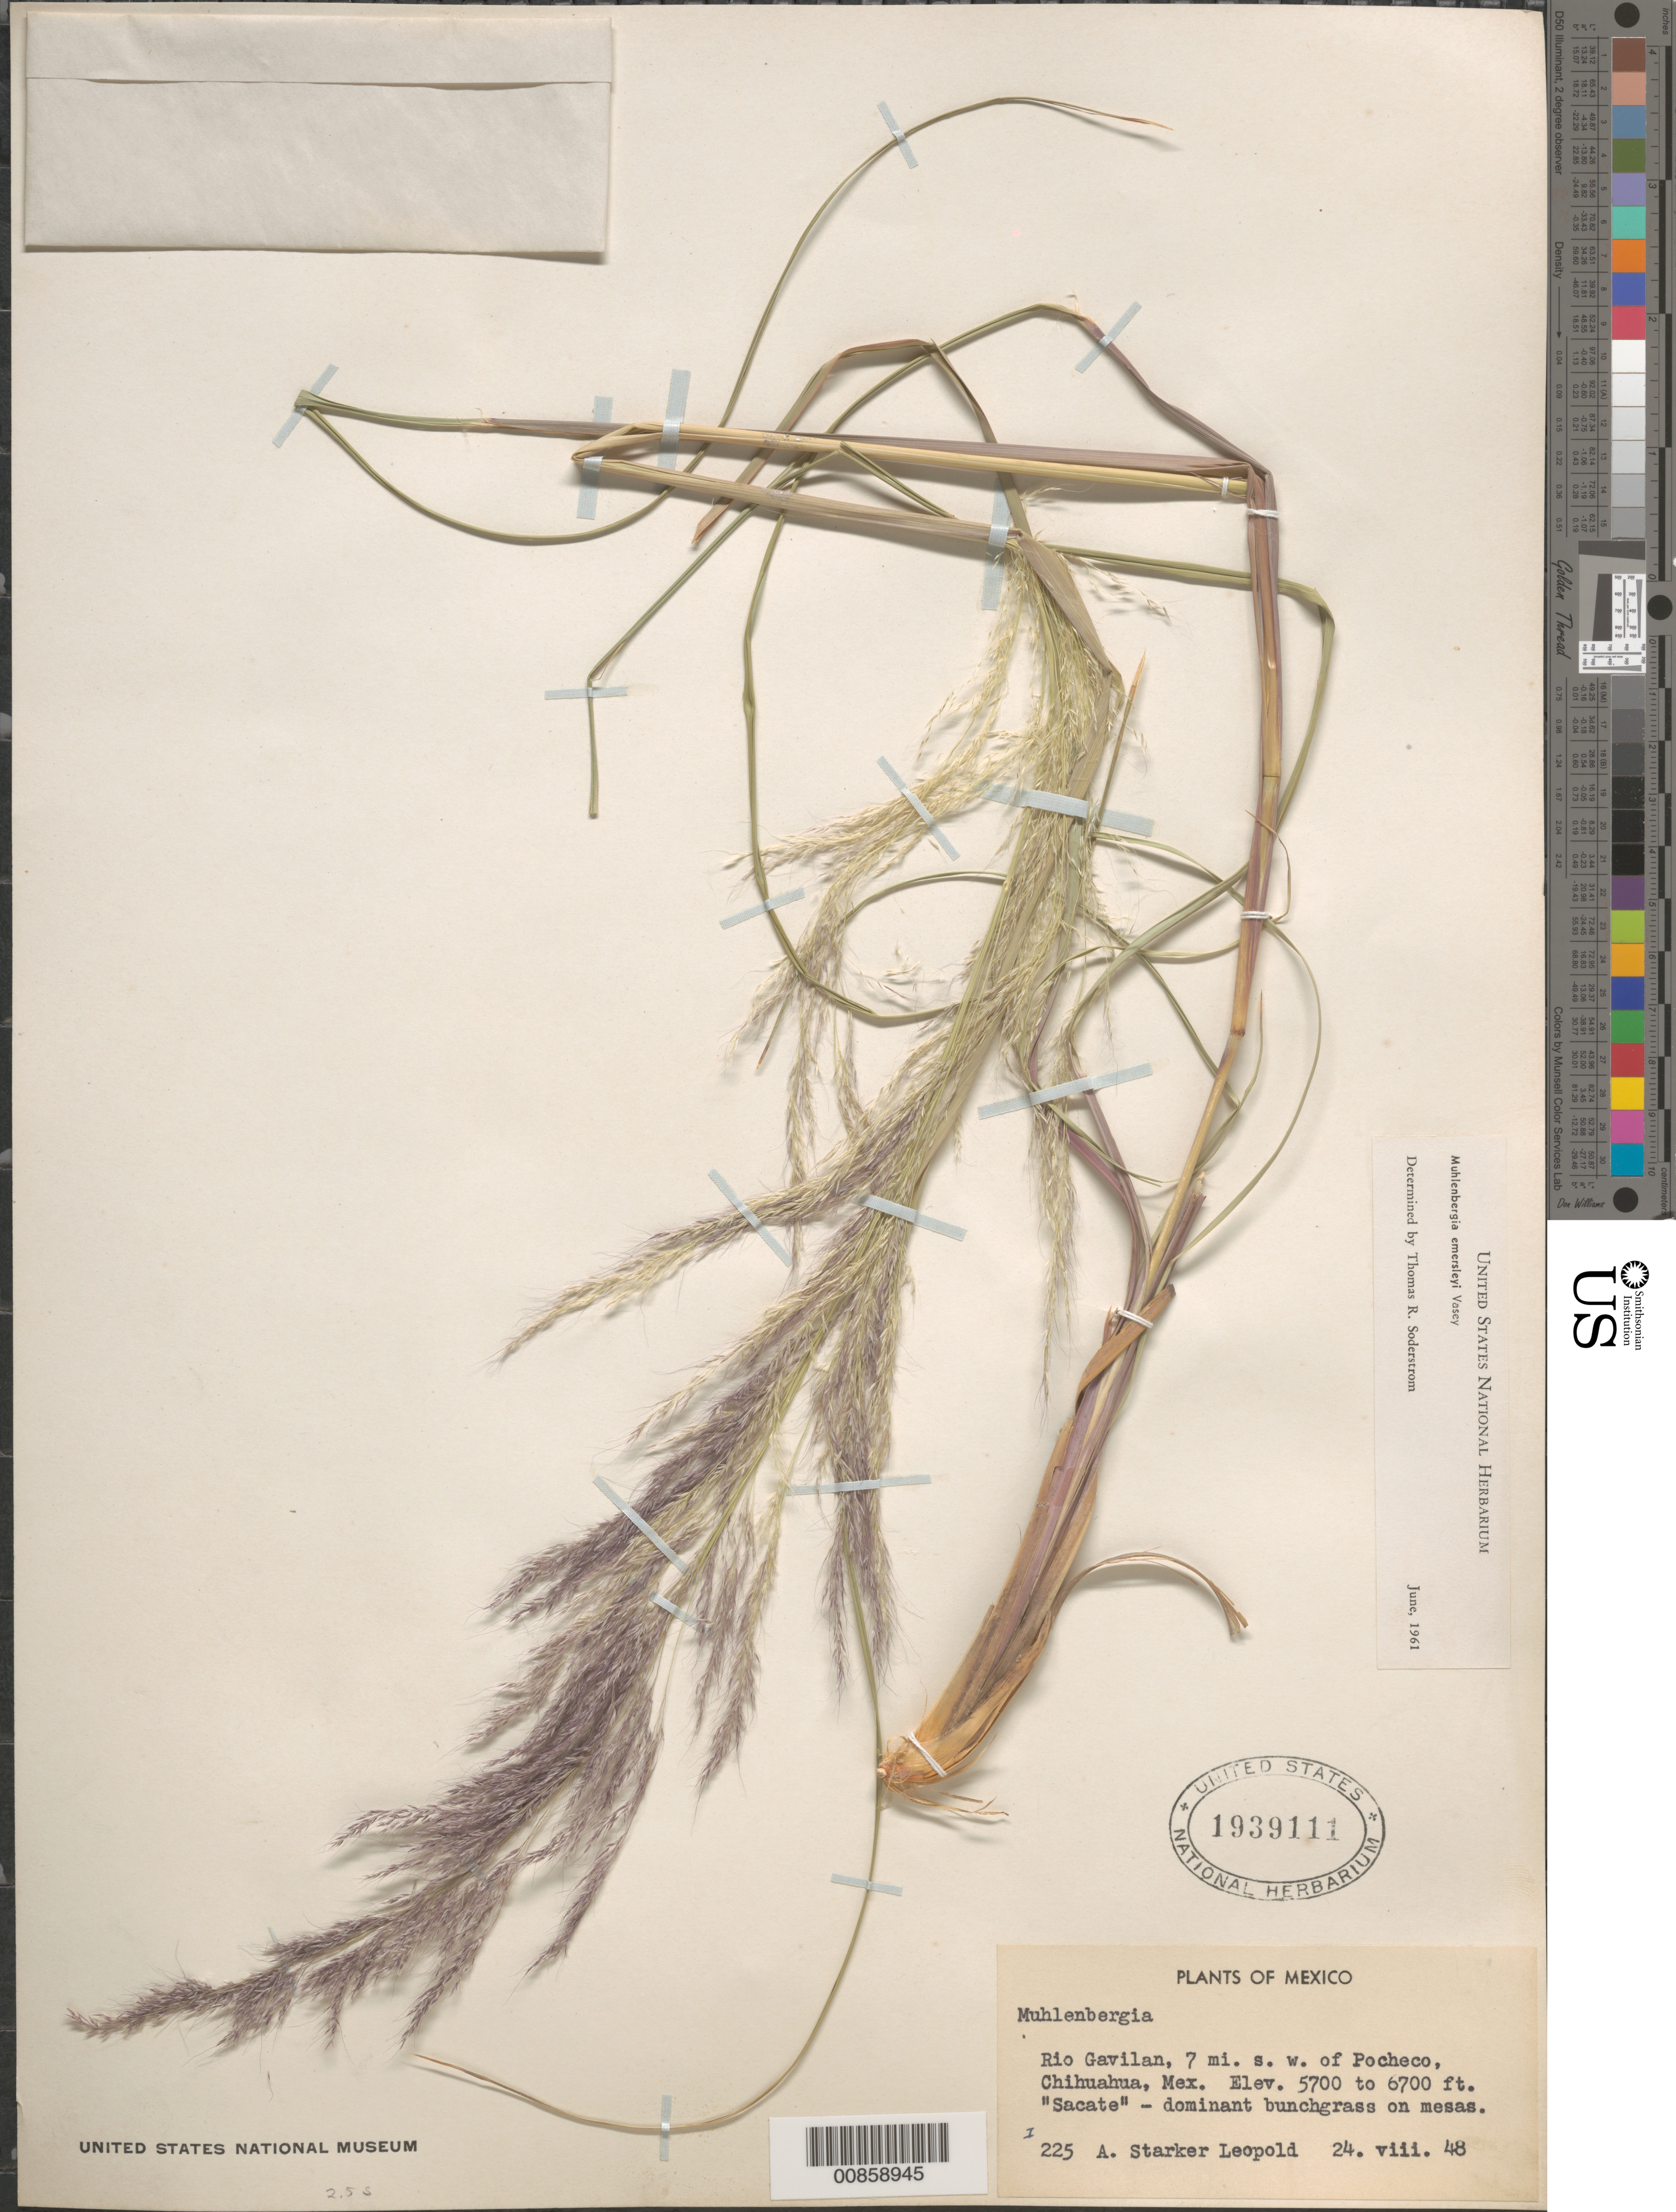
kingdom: Plantae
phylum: Tracheophyta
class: Liliopsida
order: Poales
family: Poaceae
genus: Muhlenbergia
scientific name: Muhlenbergia emersleyi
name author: Vasey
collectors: A. Leopold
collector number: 225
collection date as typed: Transcribed d/m/y: 24/8/48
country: Mexico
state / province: Chihuahua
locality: Rio Gavilan, 7 mi. s. w. of Pocheco.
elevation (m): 1737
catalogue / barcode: US 1939111